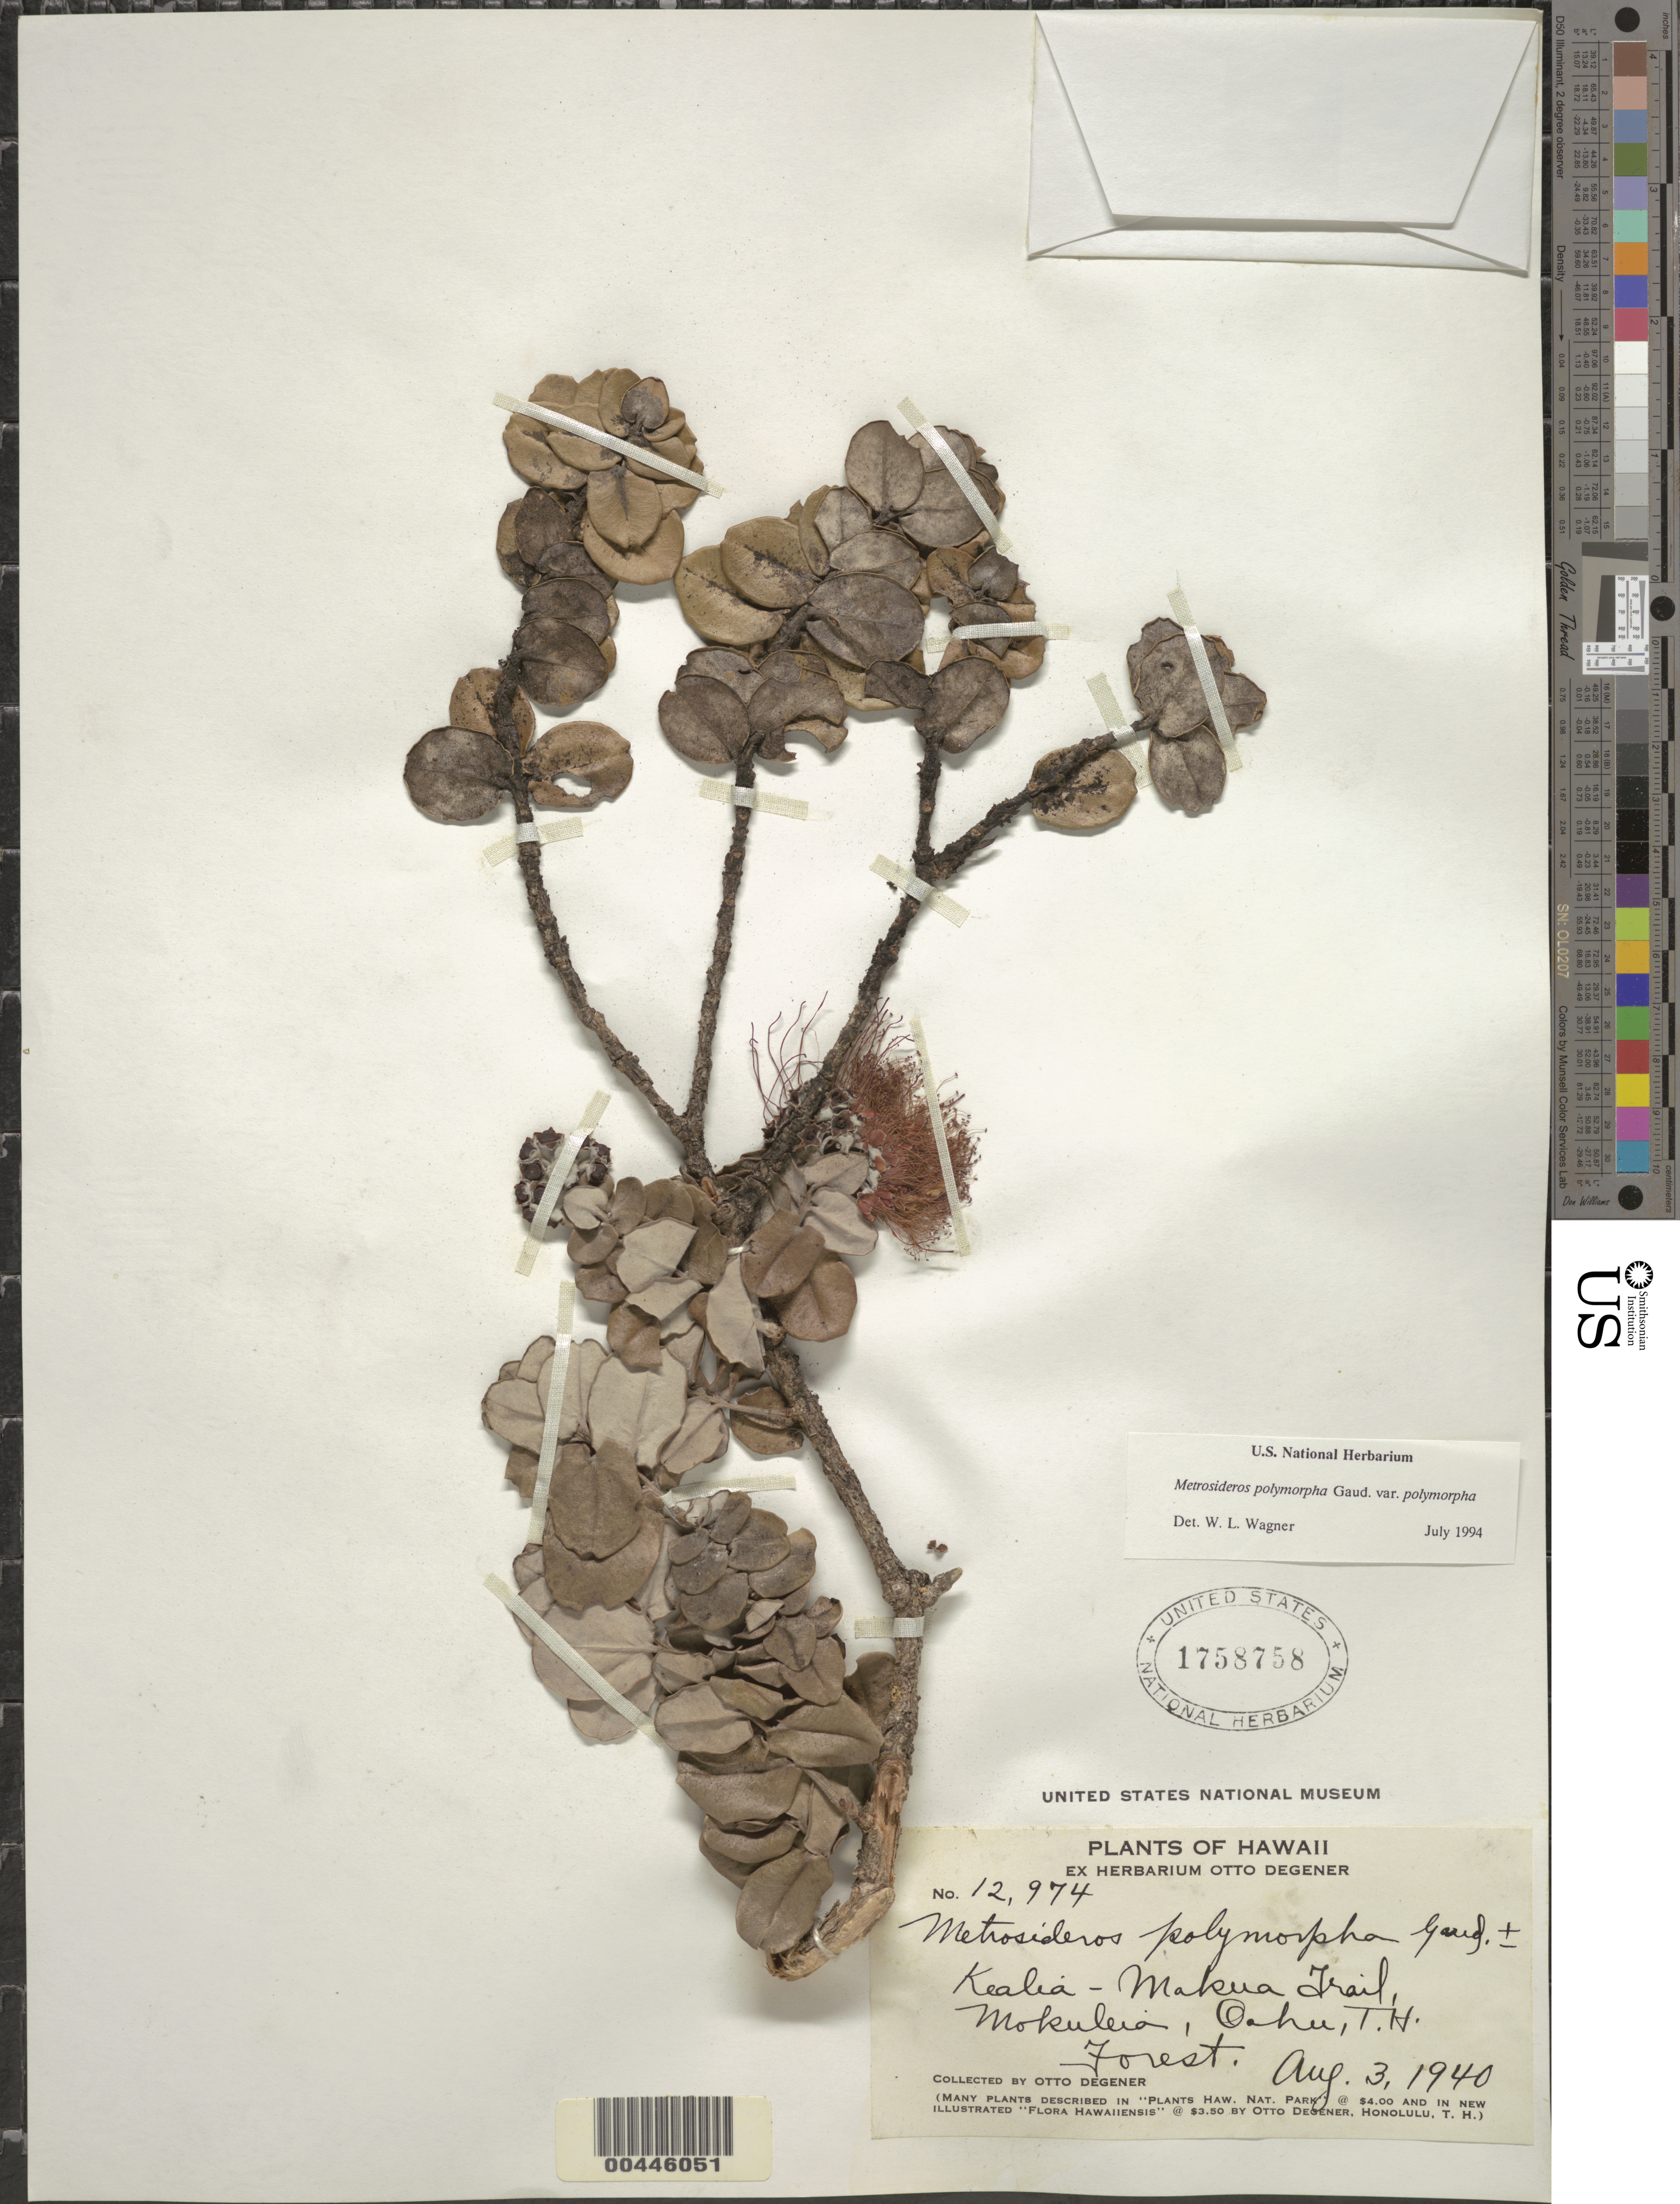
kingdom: Plantae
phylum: Tracheophyta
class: Magnoliopsida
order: Myrtales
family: Myrtaceae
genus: Metrosideros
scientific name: Metrosideros polymorpha var. polymorpha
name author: Gaudich.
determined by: Wagner, W. L., (BOT), Smithsonian Institution - National Museum of Natural History (UNITED STATES)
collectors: O. Degener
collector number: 12974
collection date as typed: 3 Aug 1940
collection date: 1940-08-03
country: United States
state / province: Hawaii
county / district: Honolulu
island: Oahu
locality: Kealia-Makua Trail, Mokuleia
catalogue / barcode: US 1758758